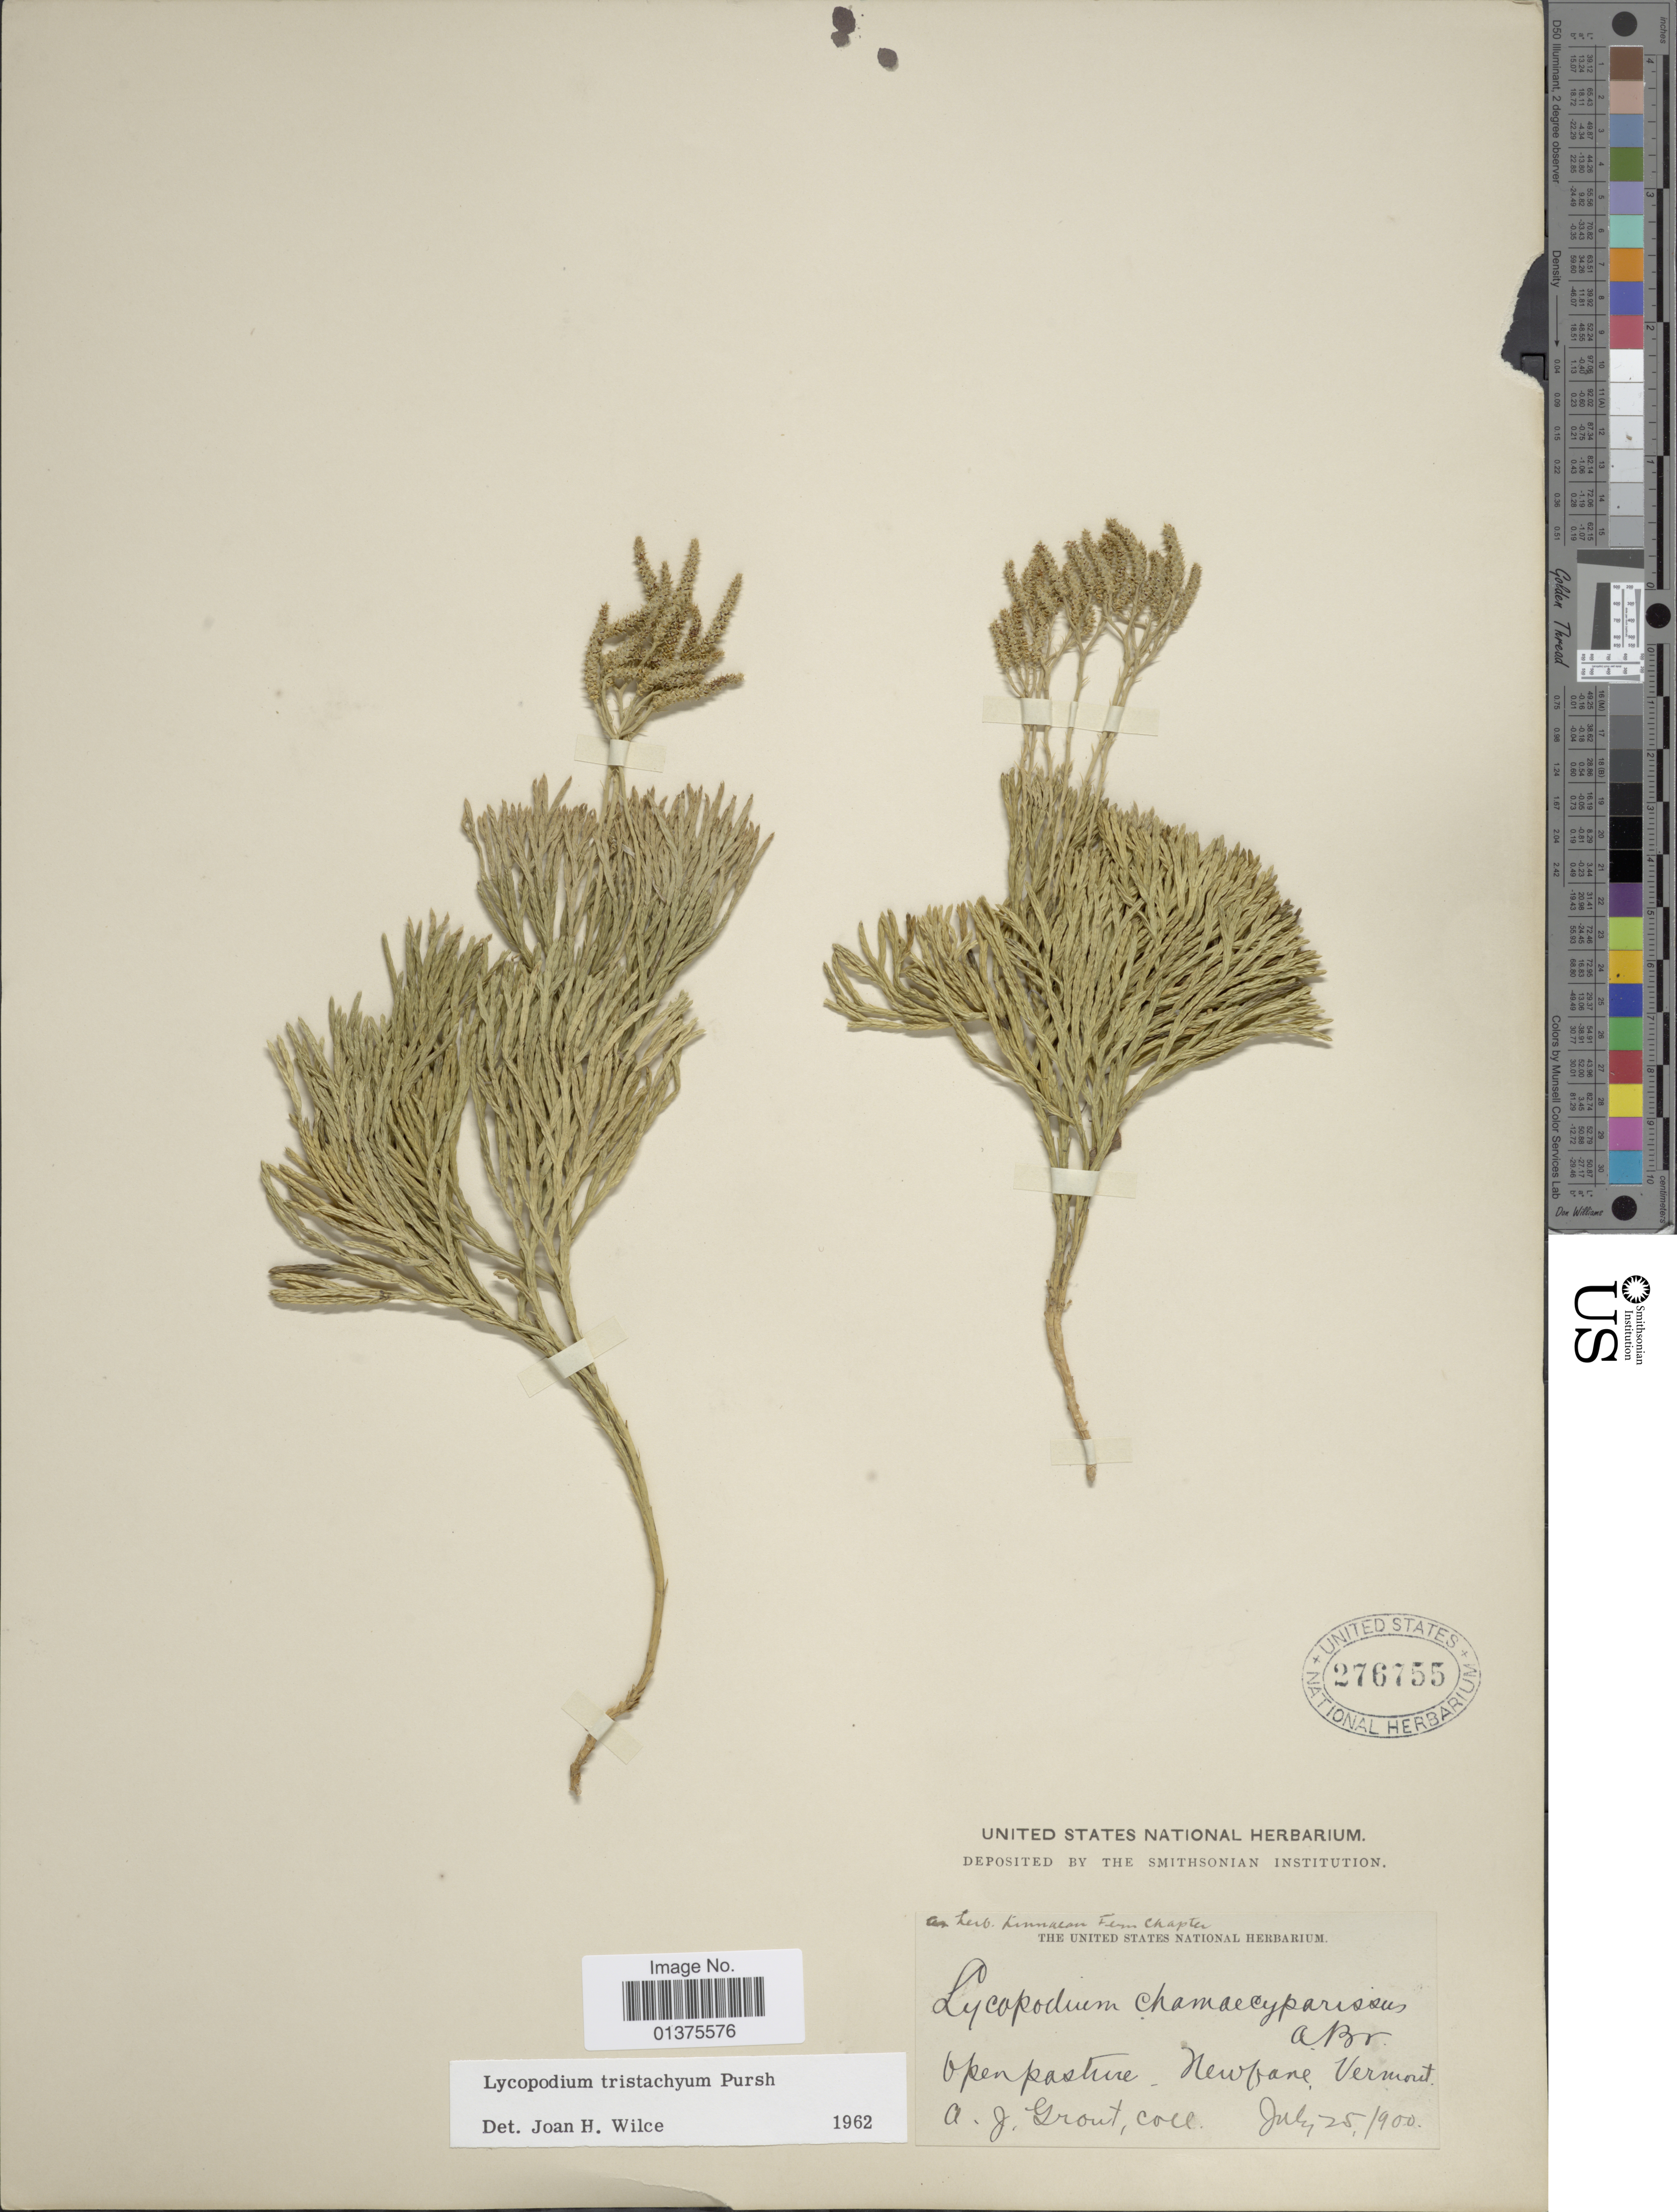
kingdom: Plantae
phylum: Tracheophyta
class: Lycopodiopsida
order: Lycopodiales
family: Lycopodiaceae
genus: Diphasiastrum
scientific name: Diphasiastrum tristachyum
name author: (Pursh) Holub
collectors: A. J. Grout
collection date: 1900-07-25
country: United States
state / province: Vermont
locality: Open pasture, Newfane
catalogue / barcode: US 276755